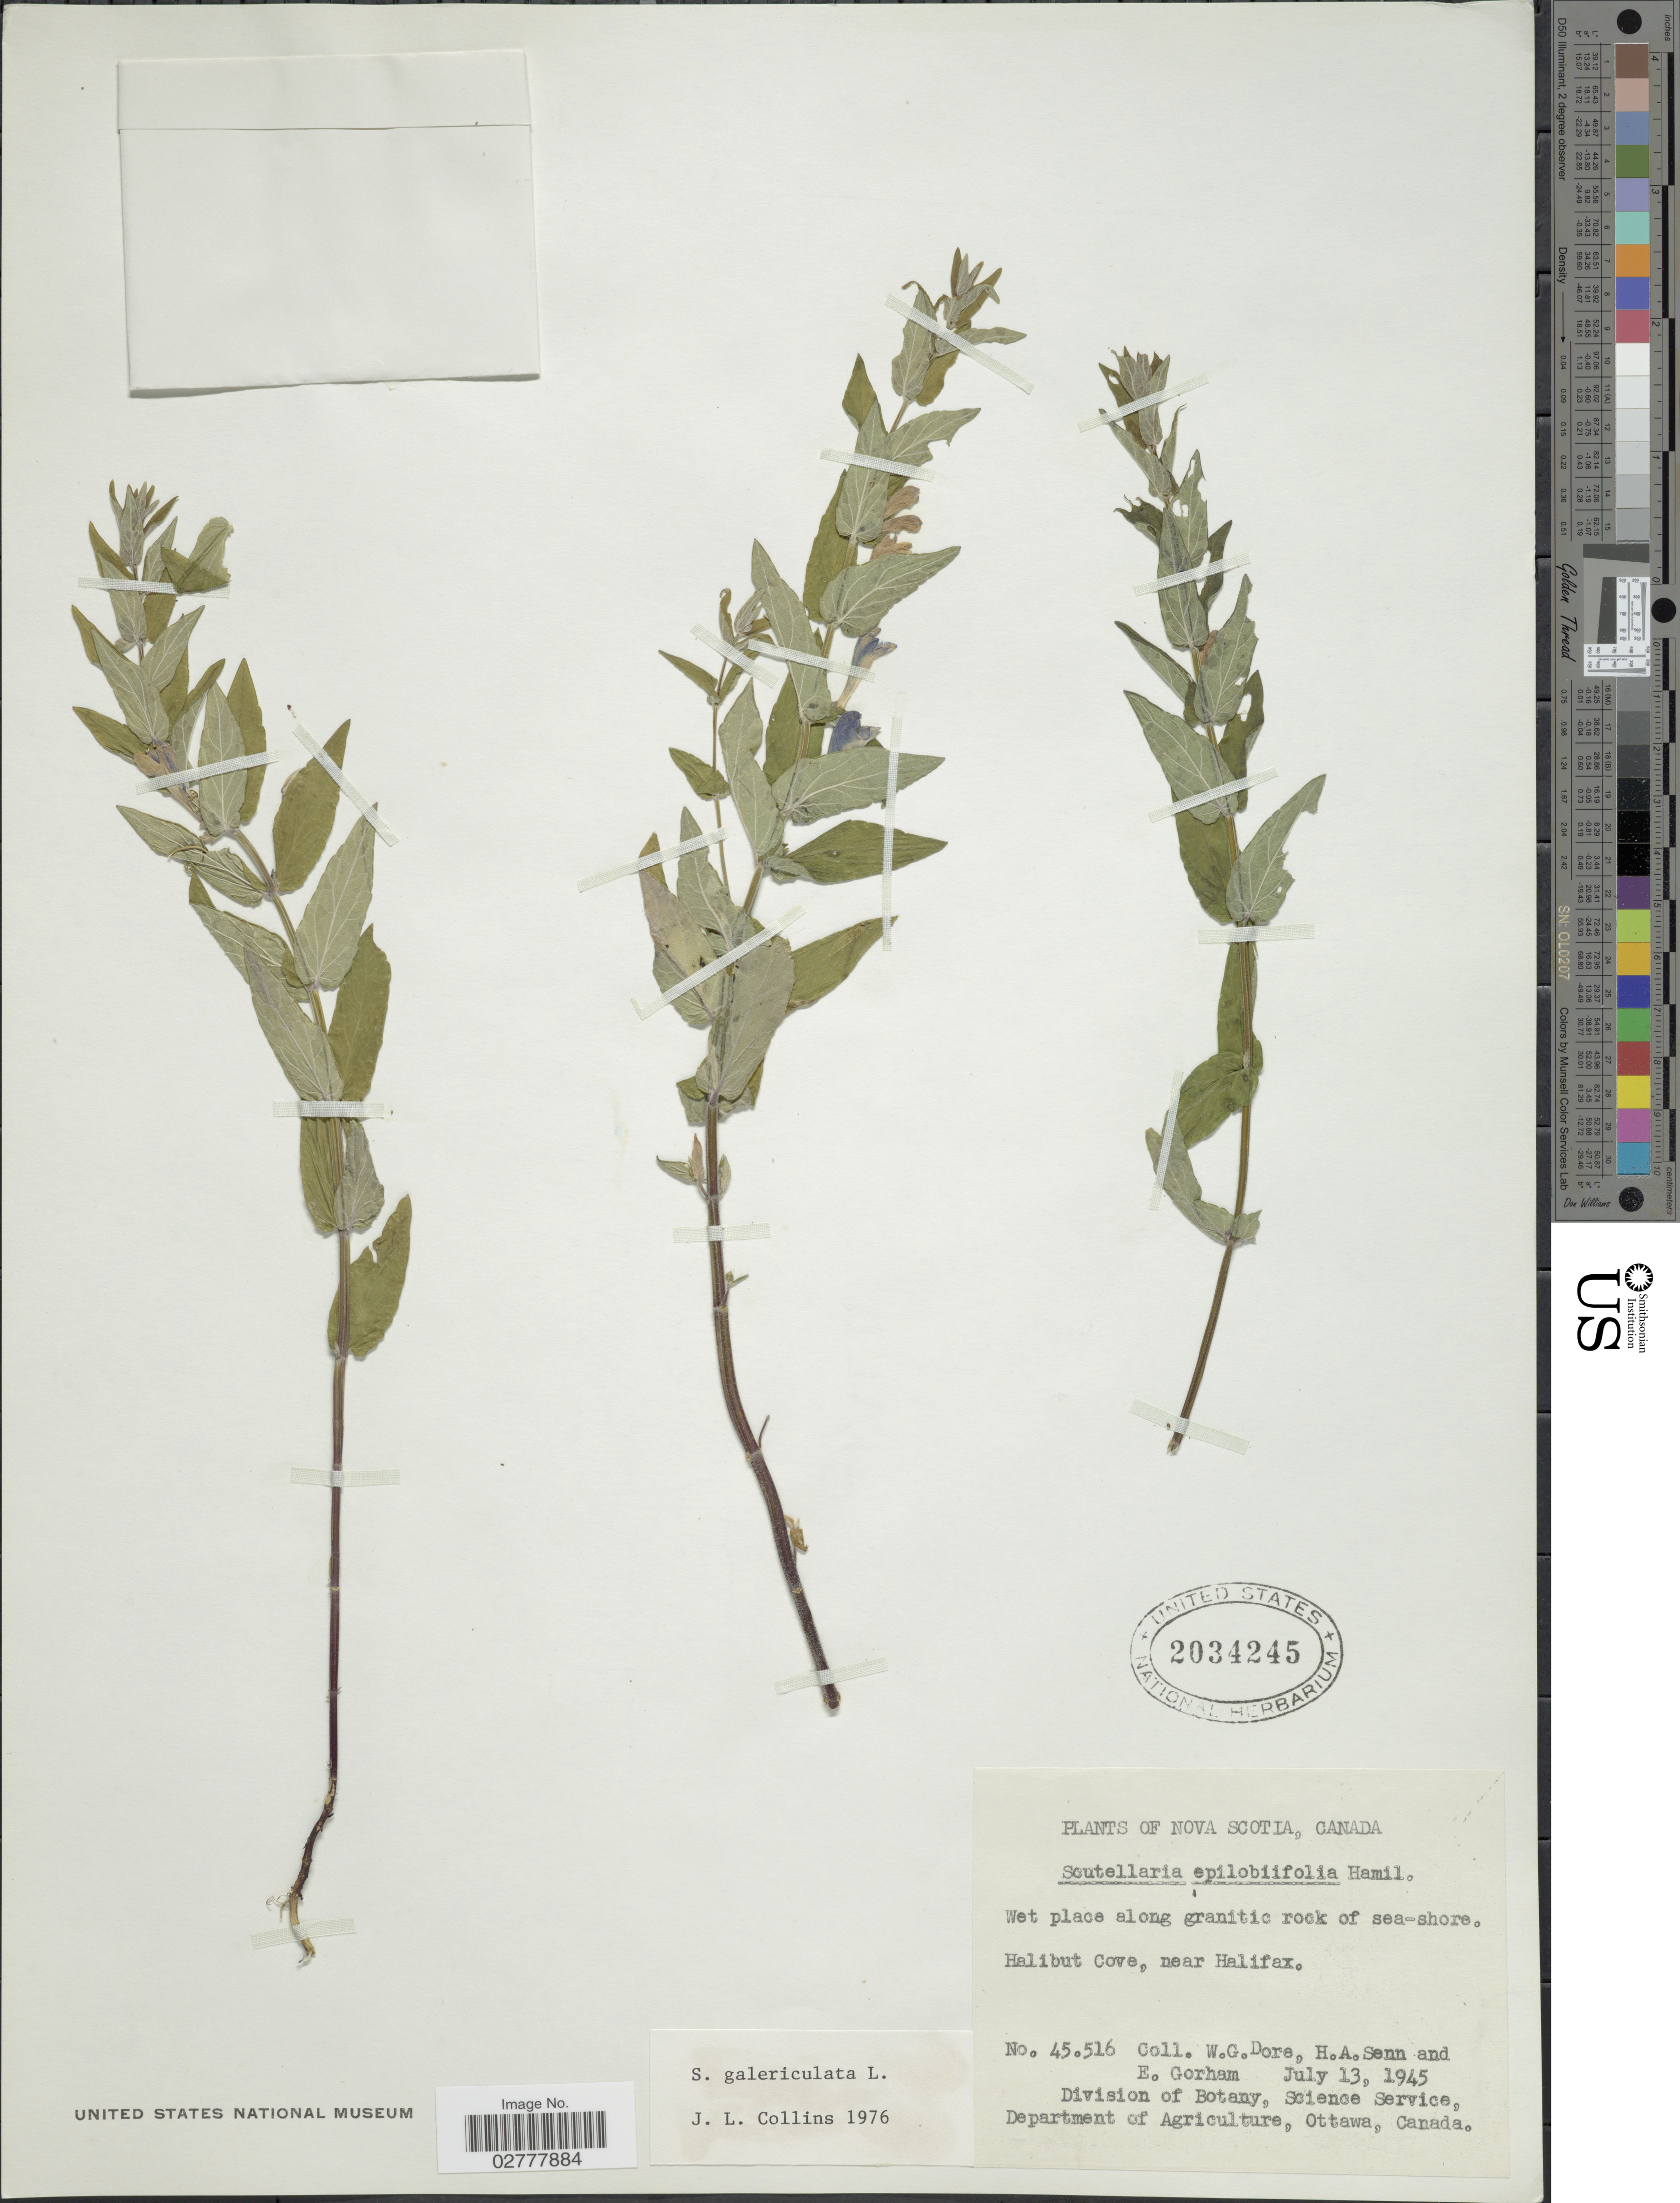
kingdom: Plantae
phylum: Tracheophyta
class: Magnoliopsida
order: Lamiales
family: Lamiaceae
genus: Scutellaria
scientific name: Scutellaria galericulata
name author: L.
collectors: W. Dore, H. Senn & E. Gorham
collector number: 45516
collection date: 1945-07-13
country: Canada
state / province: Nova Scotia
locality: Halibut Cove, near Halifax.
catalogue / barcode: US 2034245